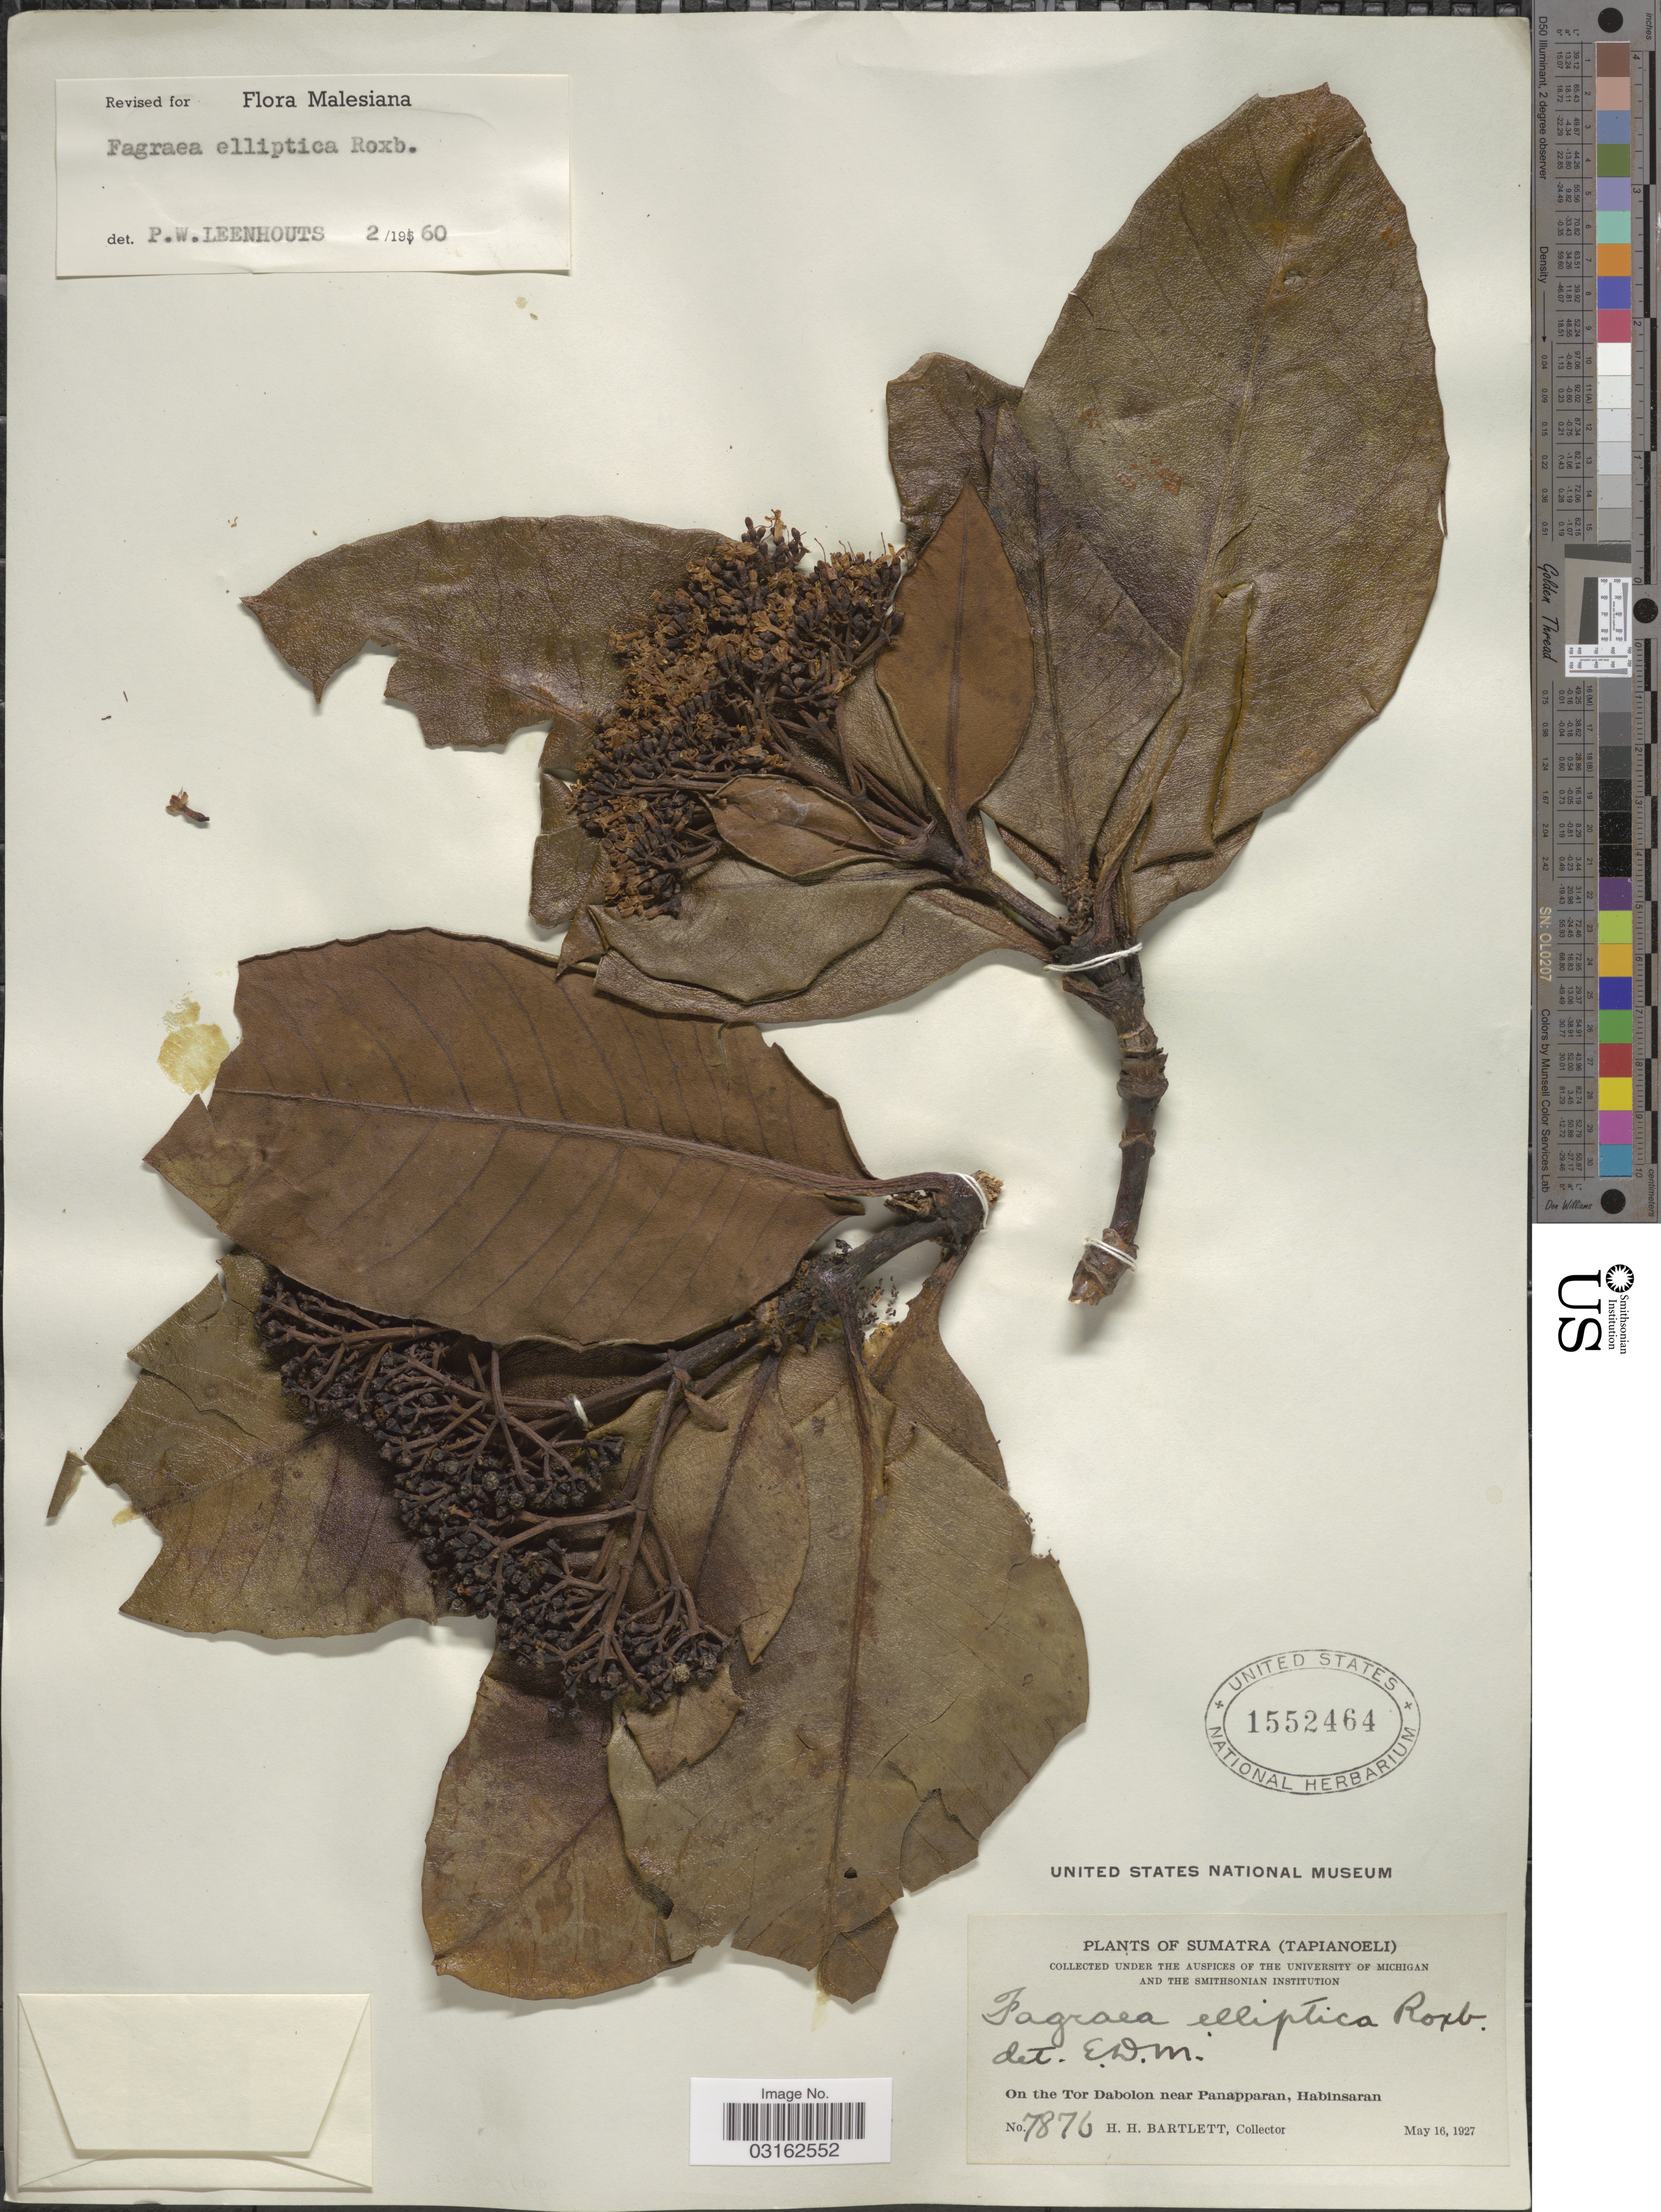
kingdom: Plantae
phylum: Tracheophyta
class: Magnoliopsida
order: Gentianales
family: Gentianaceae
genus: Fagraea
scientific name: Fagraea elliptica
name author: Roxb.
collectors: H. H. Bartlett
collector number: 7876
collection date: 1927-05-16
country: Indonesia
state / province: Sumatra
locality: Tapianoeli. On the Tor Dabolon near Panapparan, Habinasaran.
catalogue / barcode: US 1552464